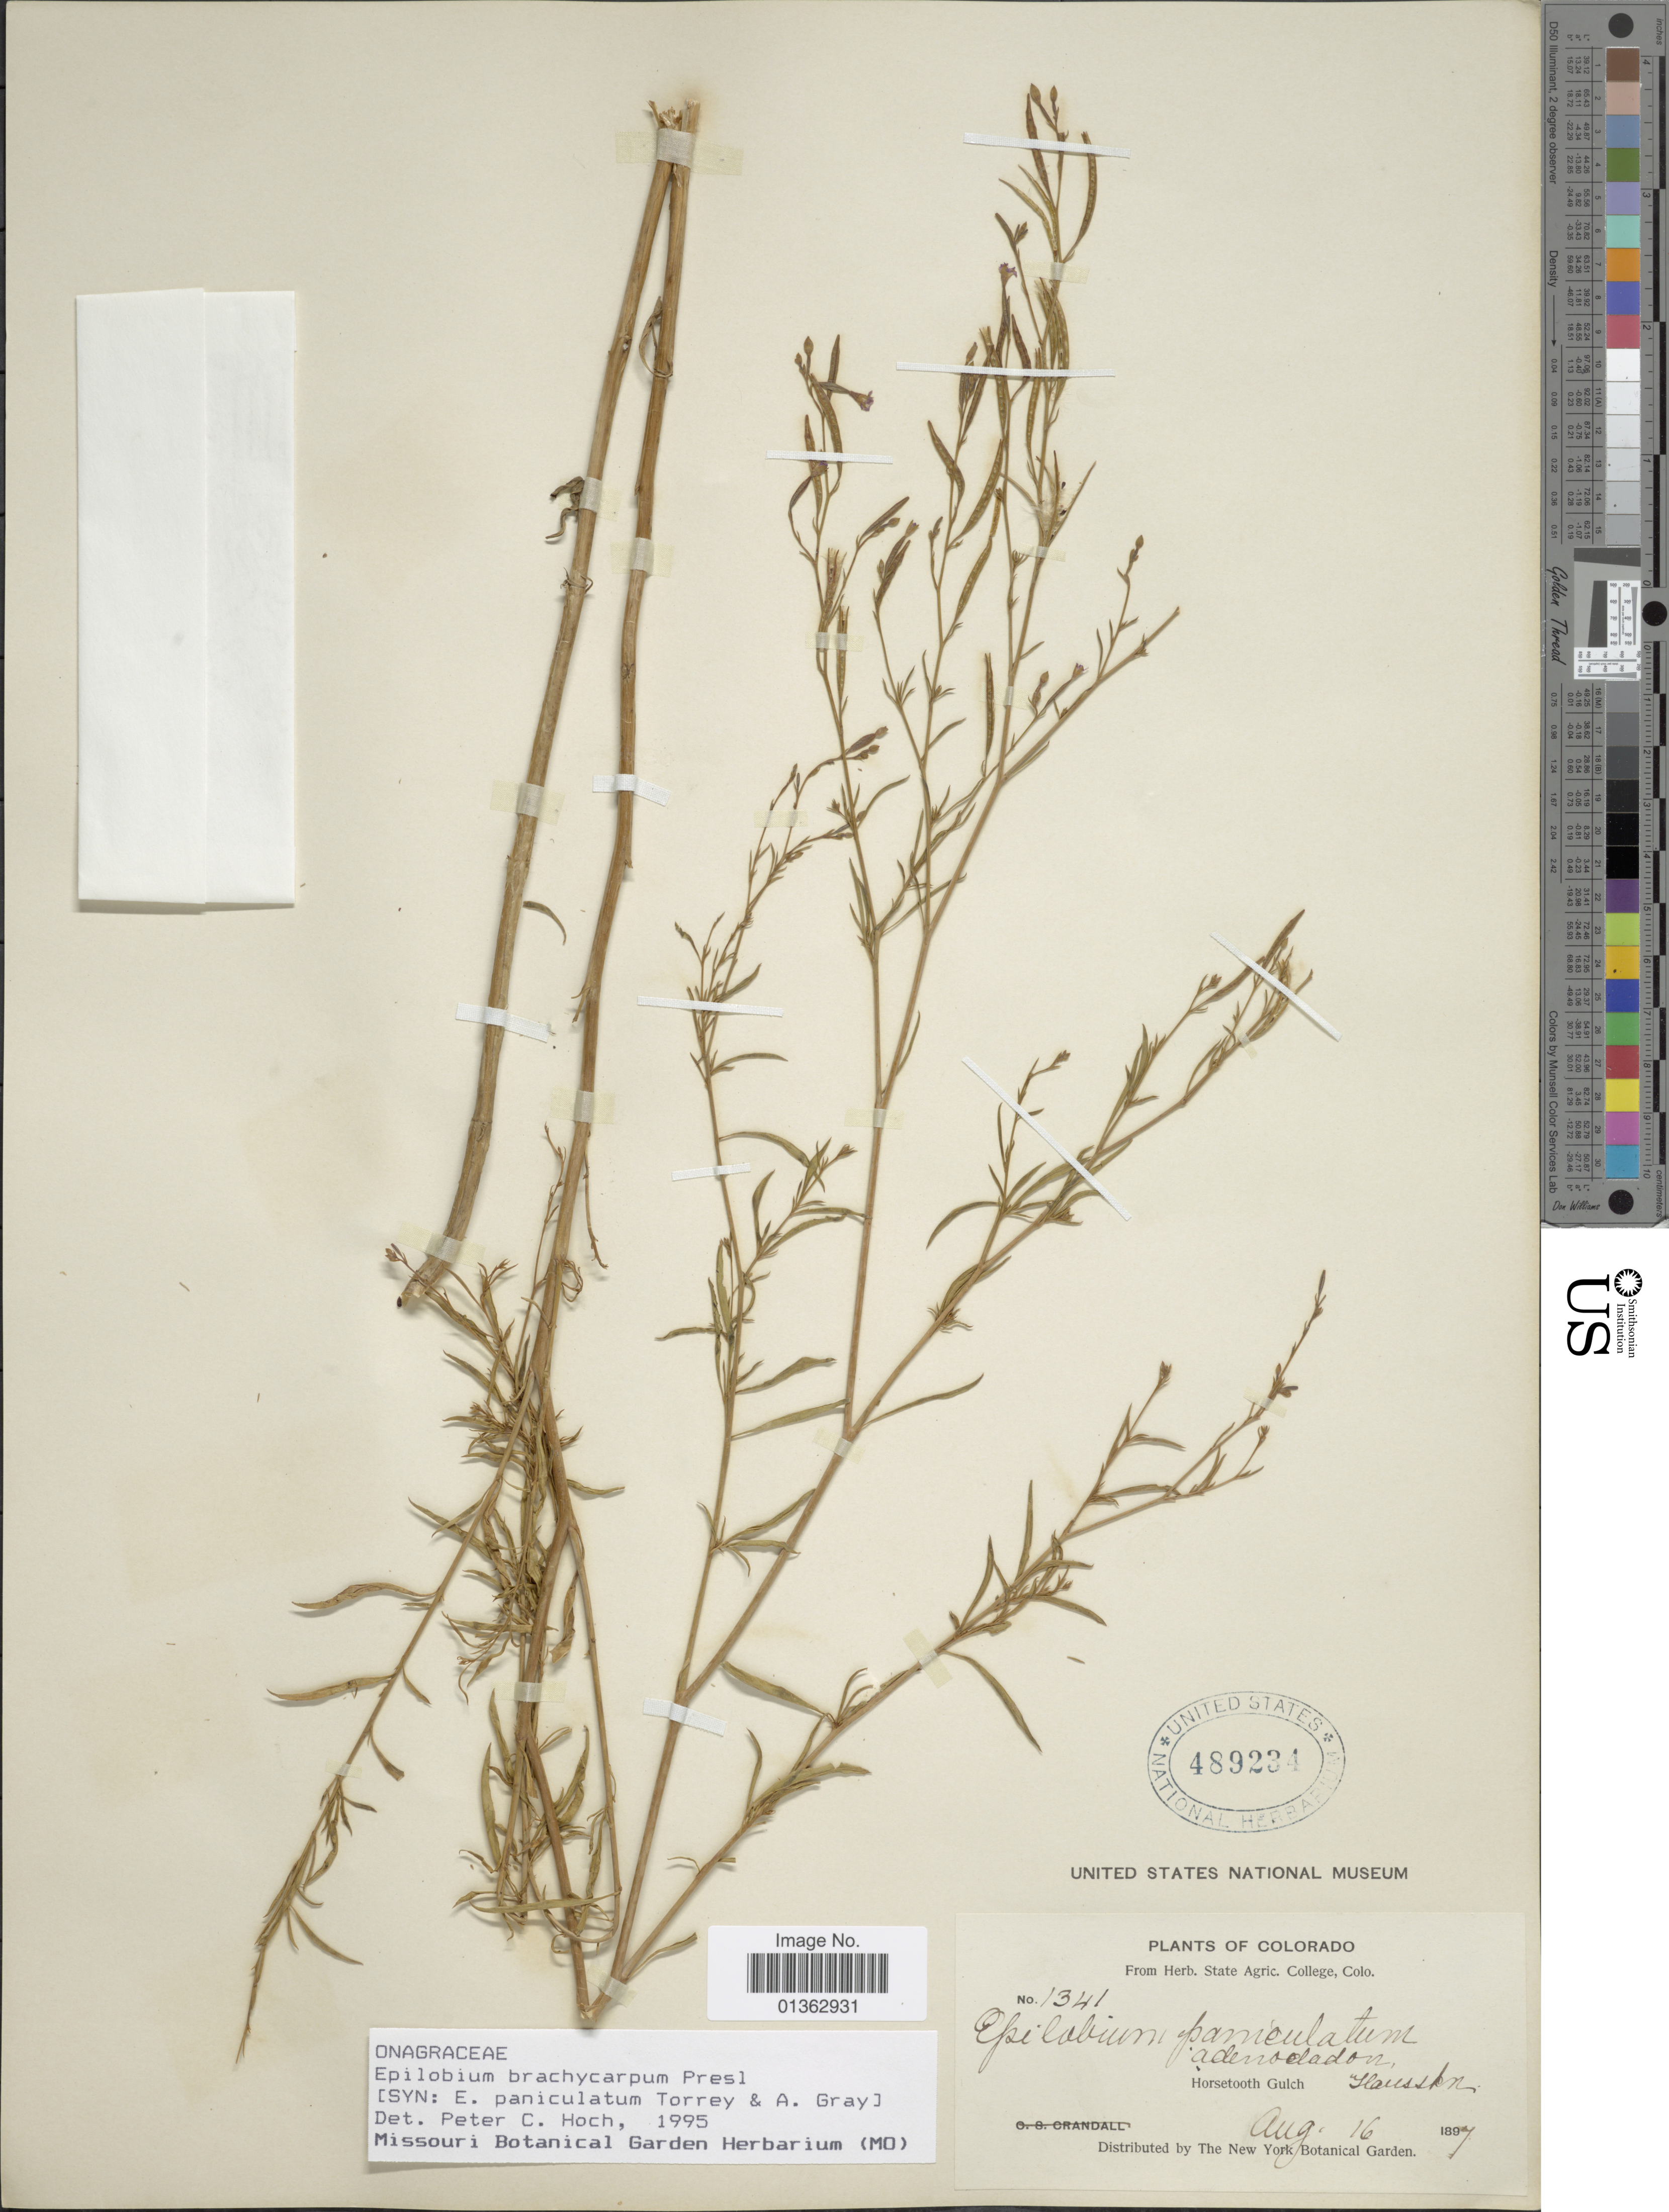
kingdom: Plantae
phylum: Tracheophyta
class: Magnoliopsida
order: Myrtales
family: Onagraceae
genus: Epilobium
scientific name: Epilobium brachycarpum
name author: C. Presl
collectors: ex herb. State Agric. College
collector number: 1341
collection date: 1897-08-16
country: United States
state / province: Colorado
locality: Horsetooth Gulch, Haussten.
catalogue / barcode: US 489234